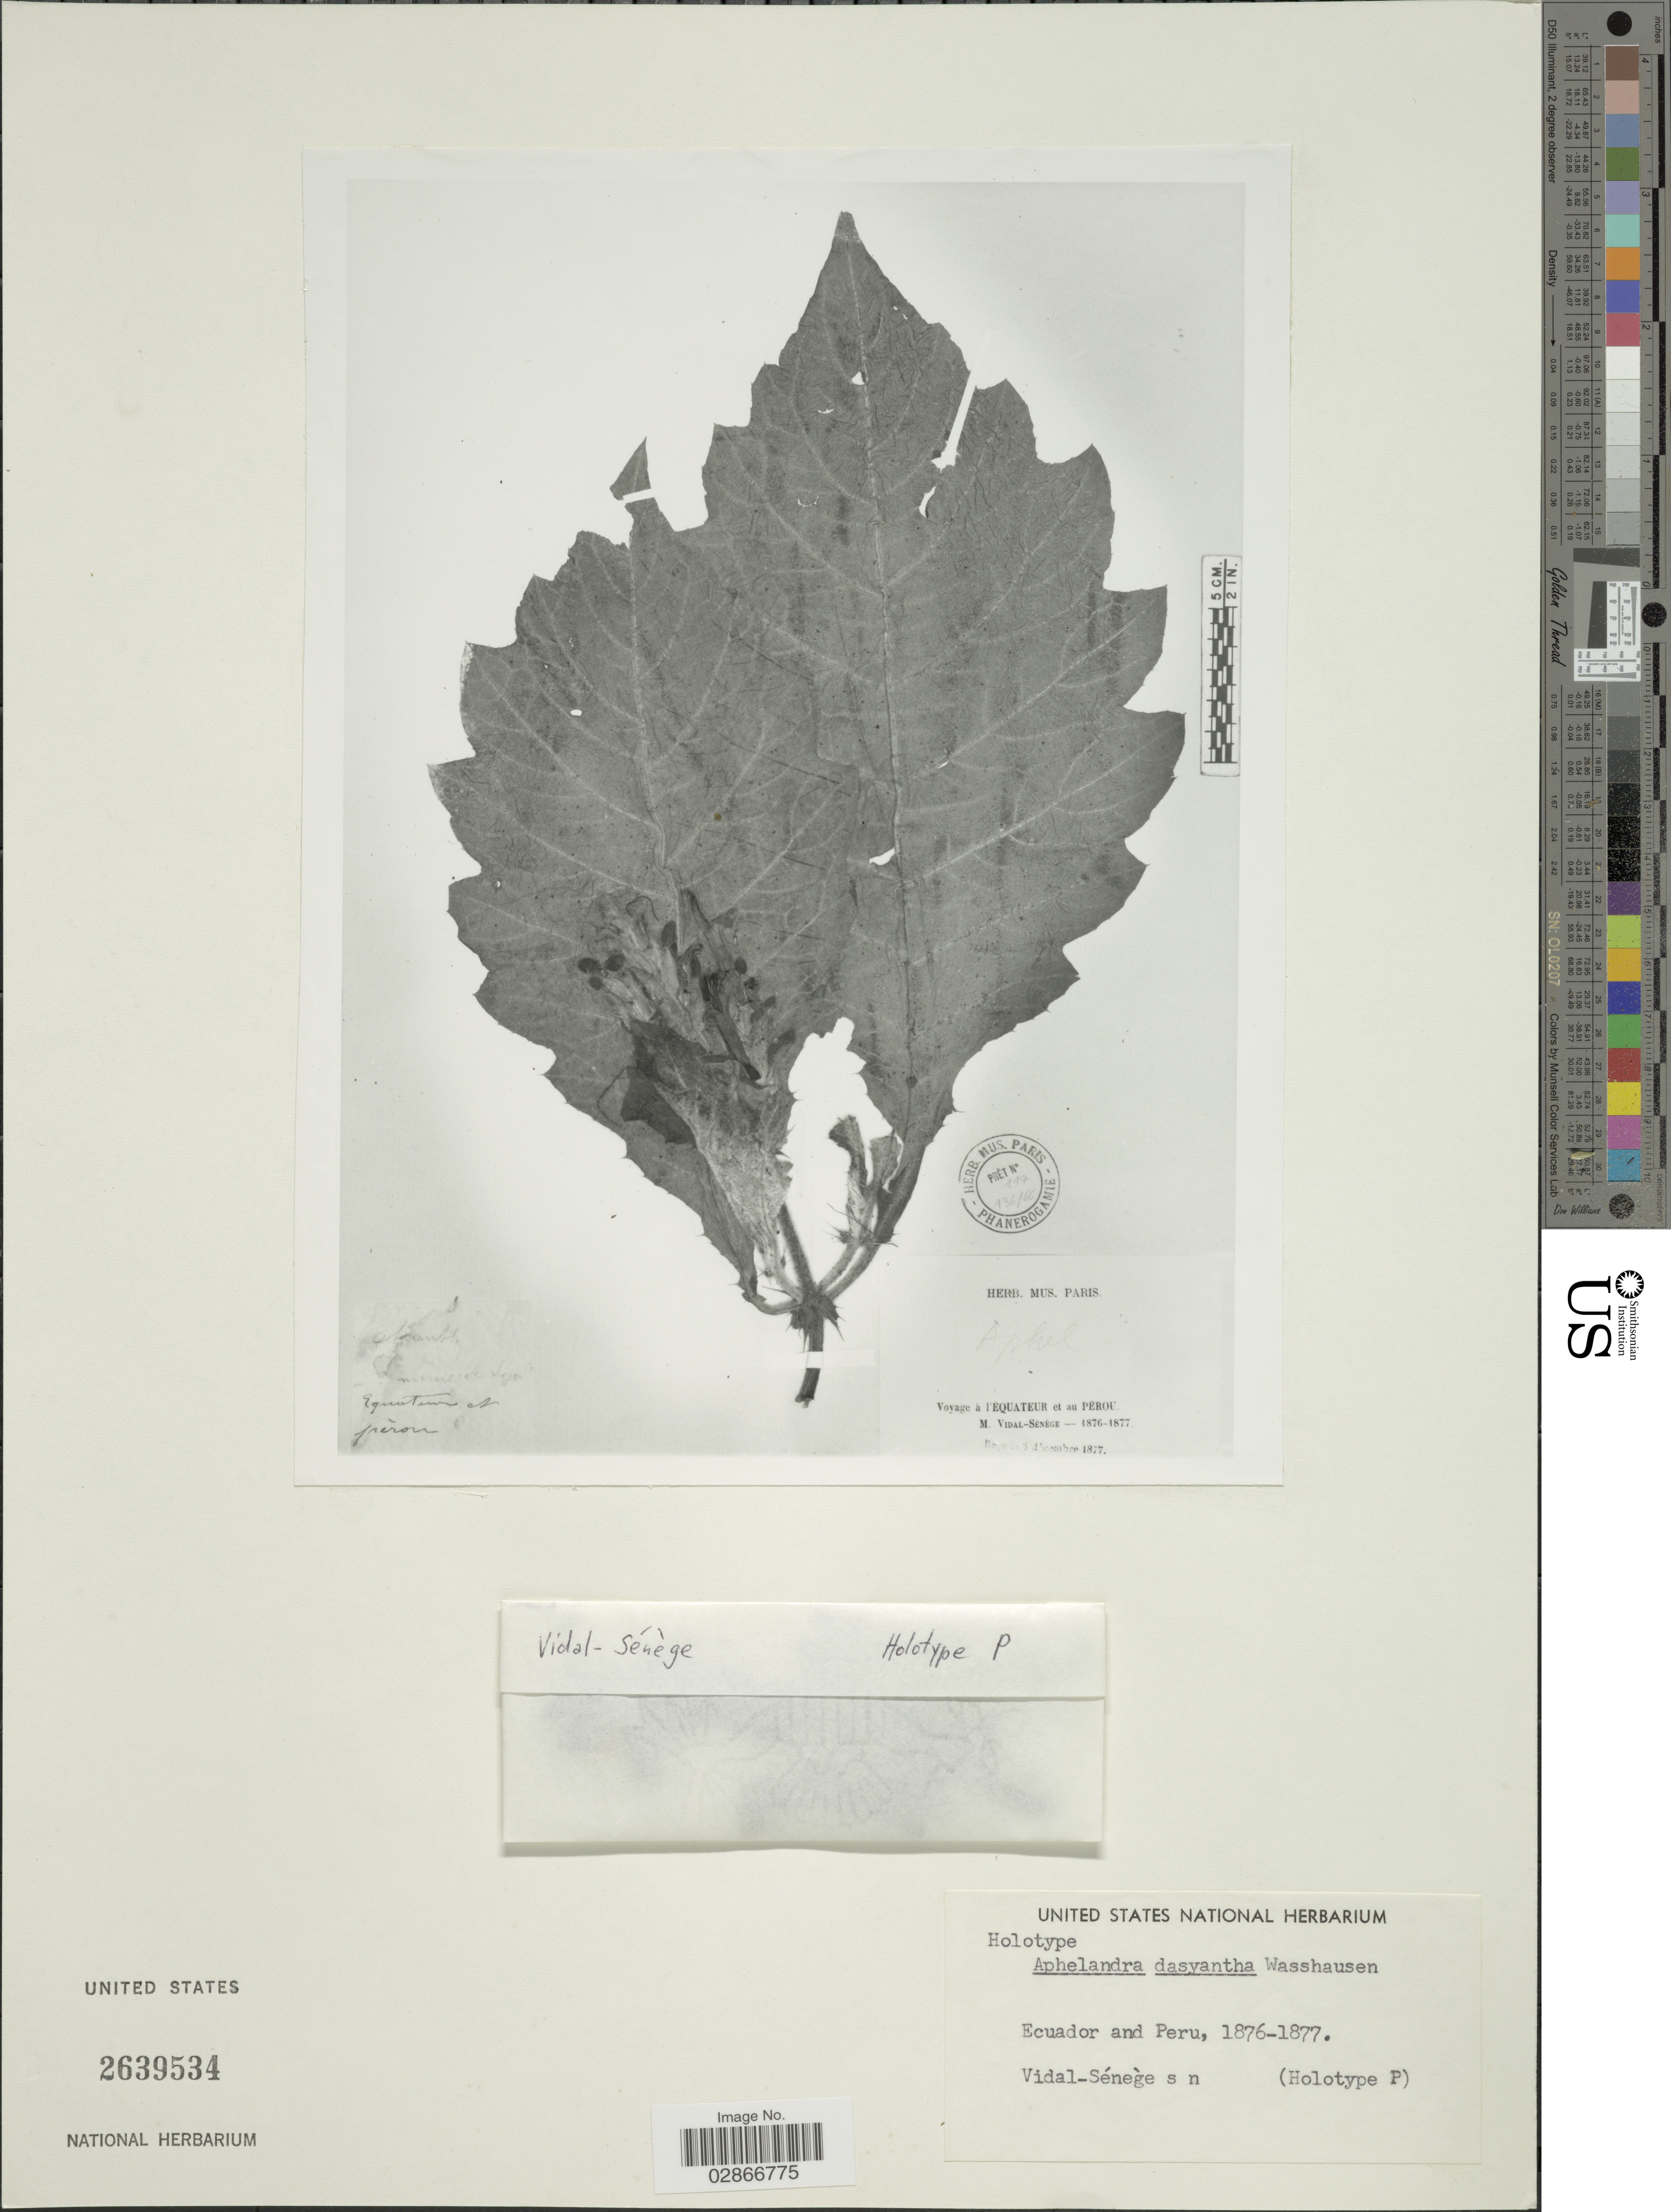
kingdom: Plantae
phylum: Tracheophyta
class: Magnoliopsida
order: Lamiales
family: Acanthaceae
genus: Aphelandra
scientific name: Aphelandra dasyantha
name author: Wassh.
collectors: Vidal-Senege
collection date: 1876/1877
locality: Ecuador and Peru.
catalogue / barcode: US 2639534